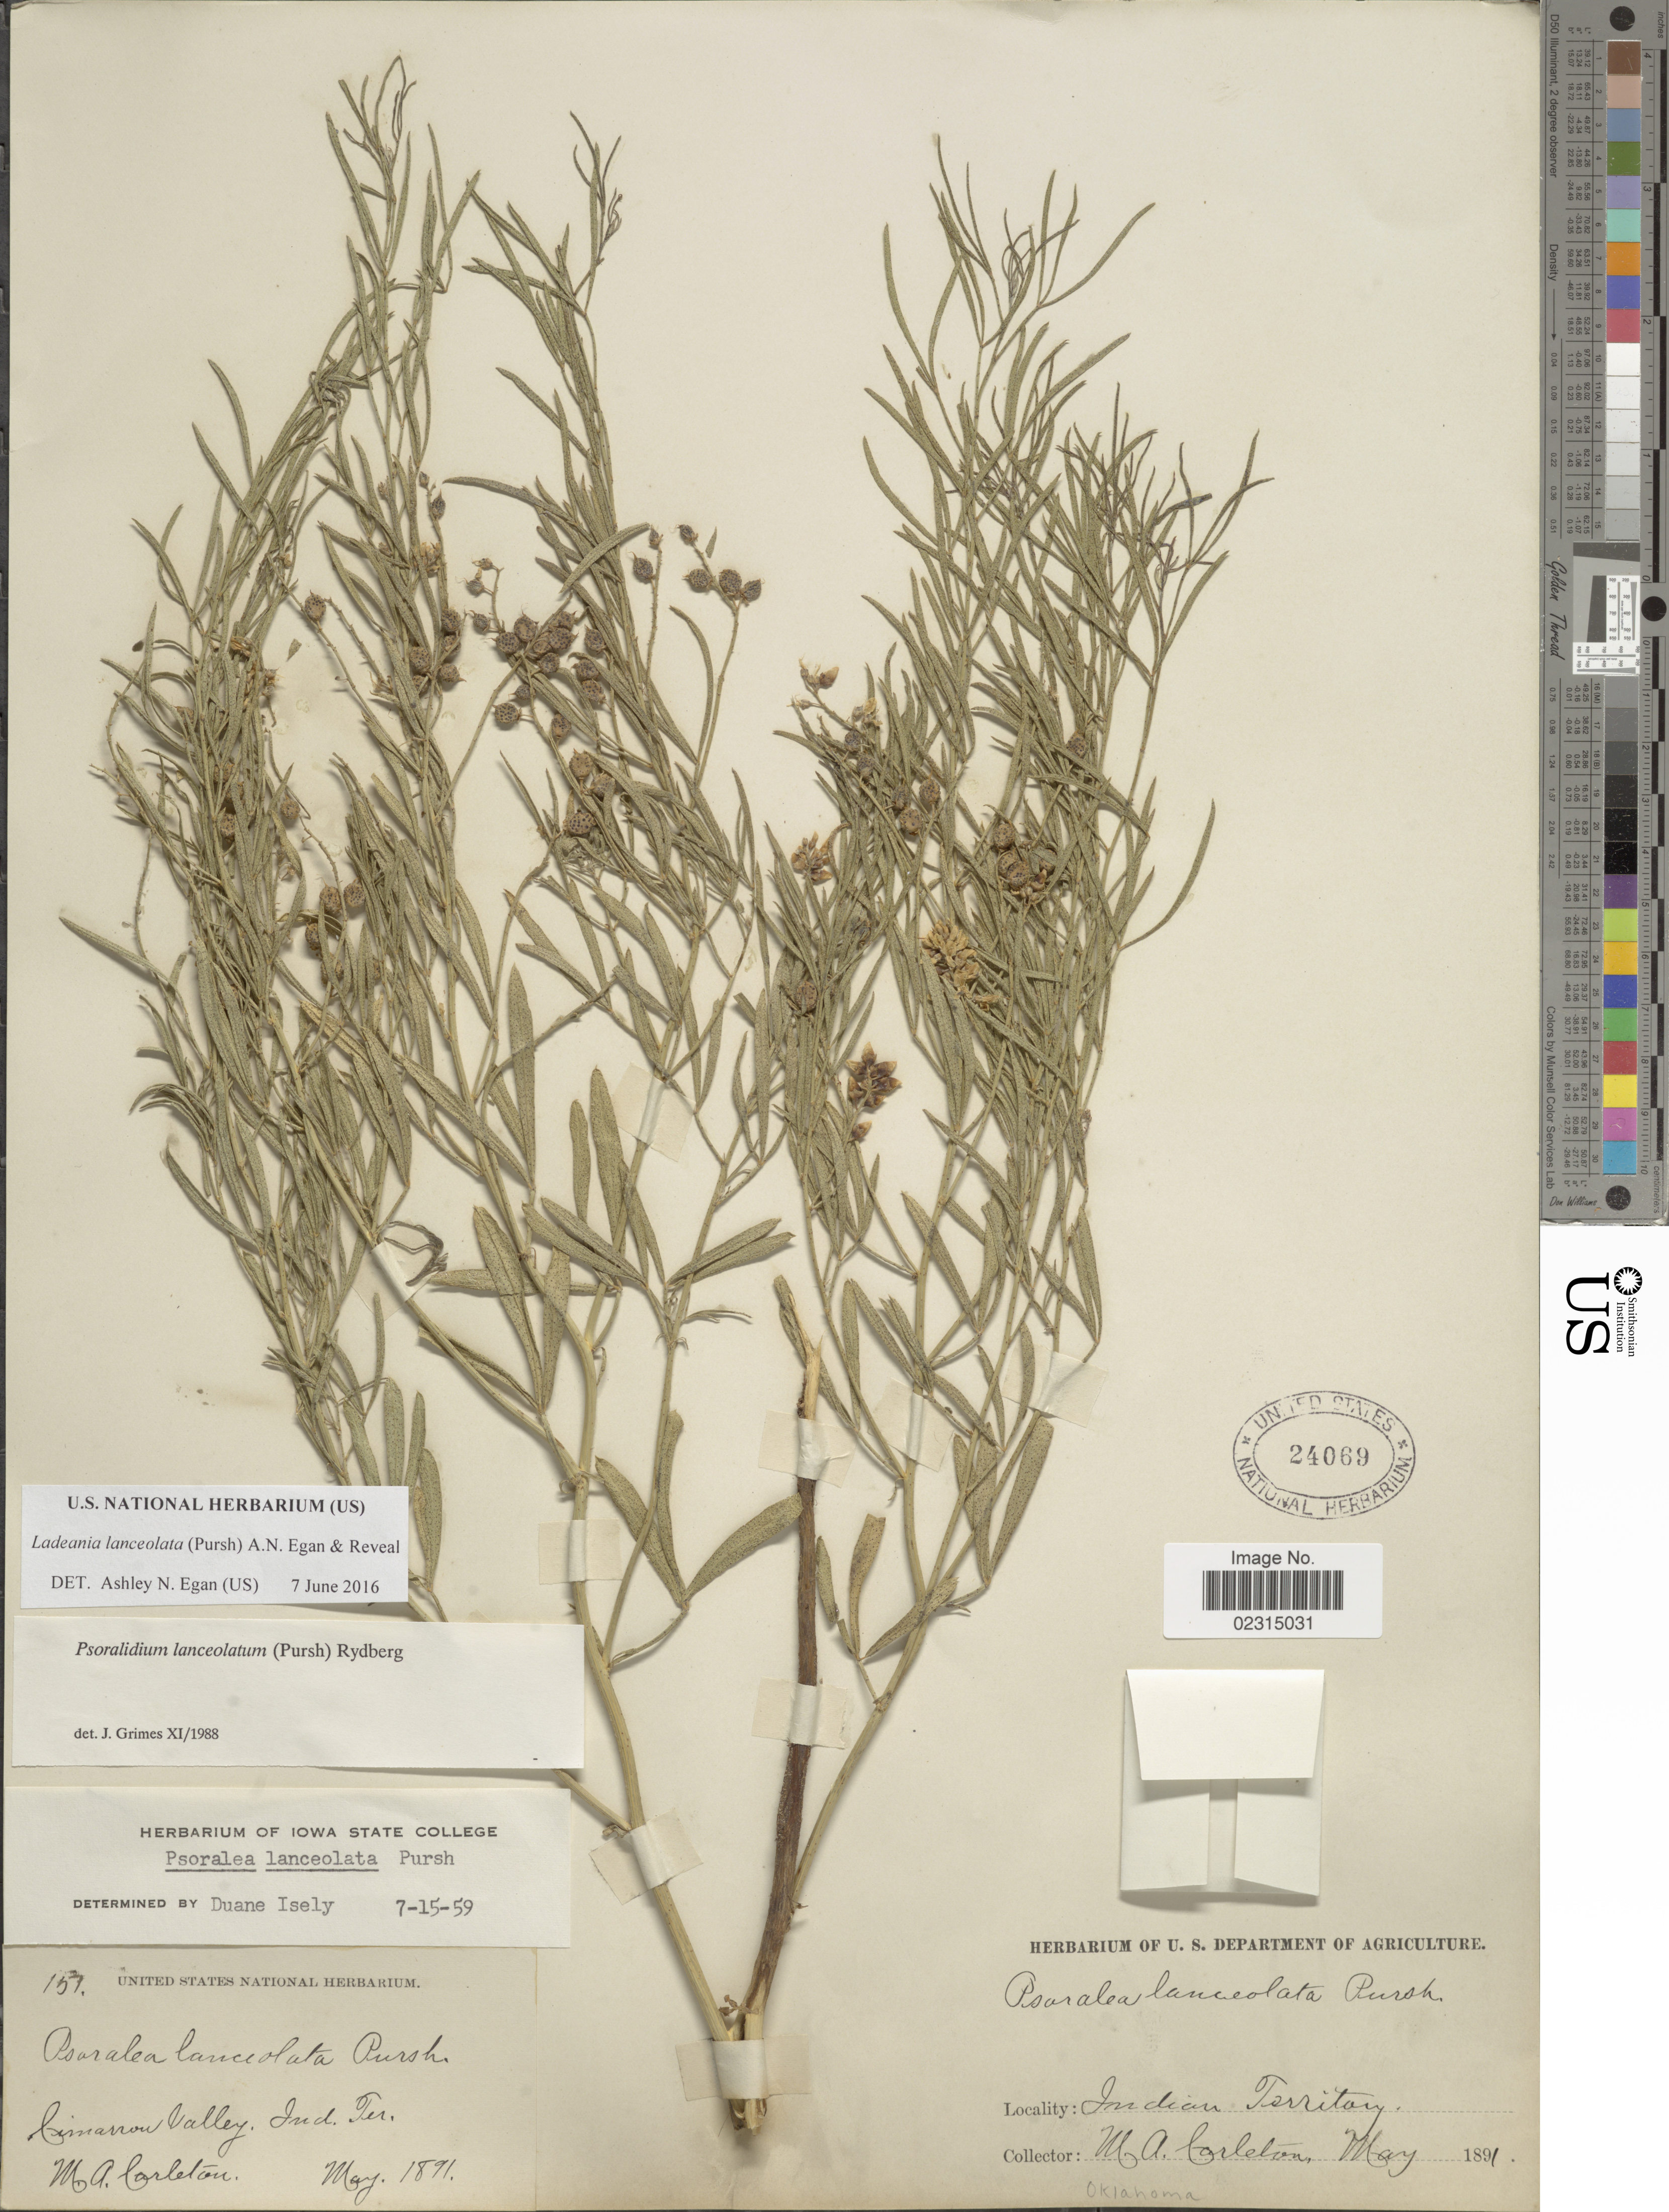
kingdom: Plantae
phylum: Tracheophyta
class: Magnoliopsida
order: Fabales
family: Fabaceae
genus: Ladeania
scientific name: Ladeania lanceolata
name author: (Pursh) A.N. Egan & Reveal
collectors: M. A. Carleton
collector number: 157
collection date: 1891-05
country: United States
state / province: Oklahoma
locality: Cimarron Valley, Indian Territory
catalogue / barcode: US 24069